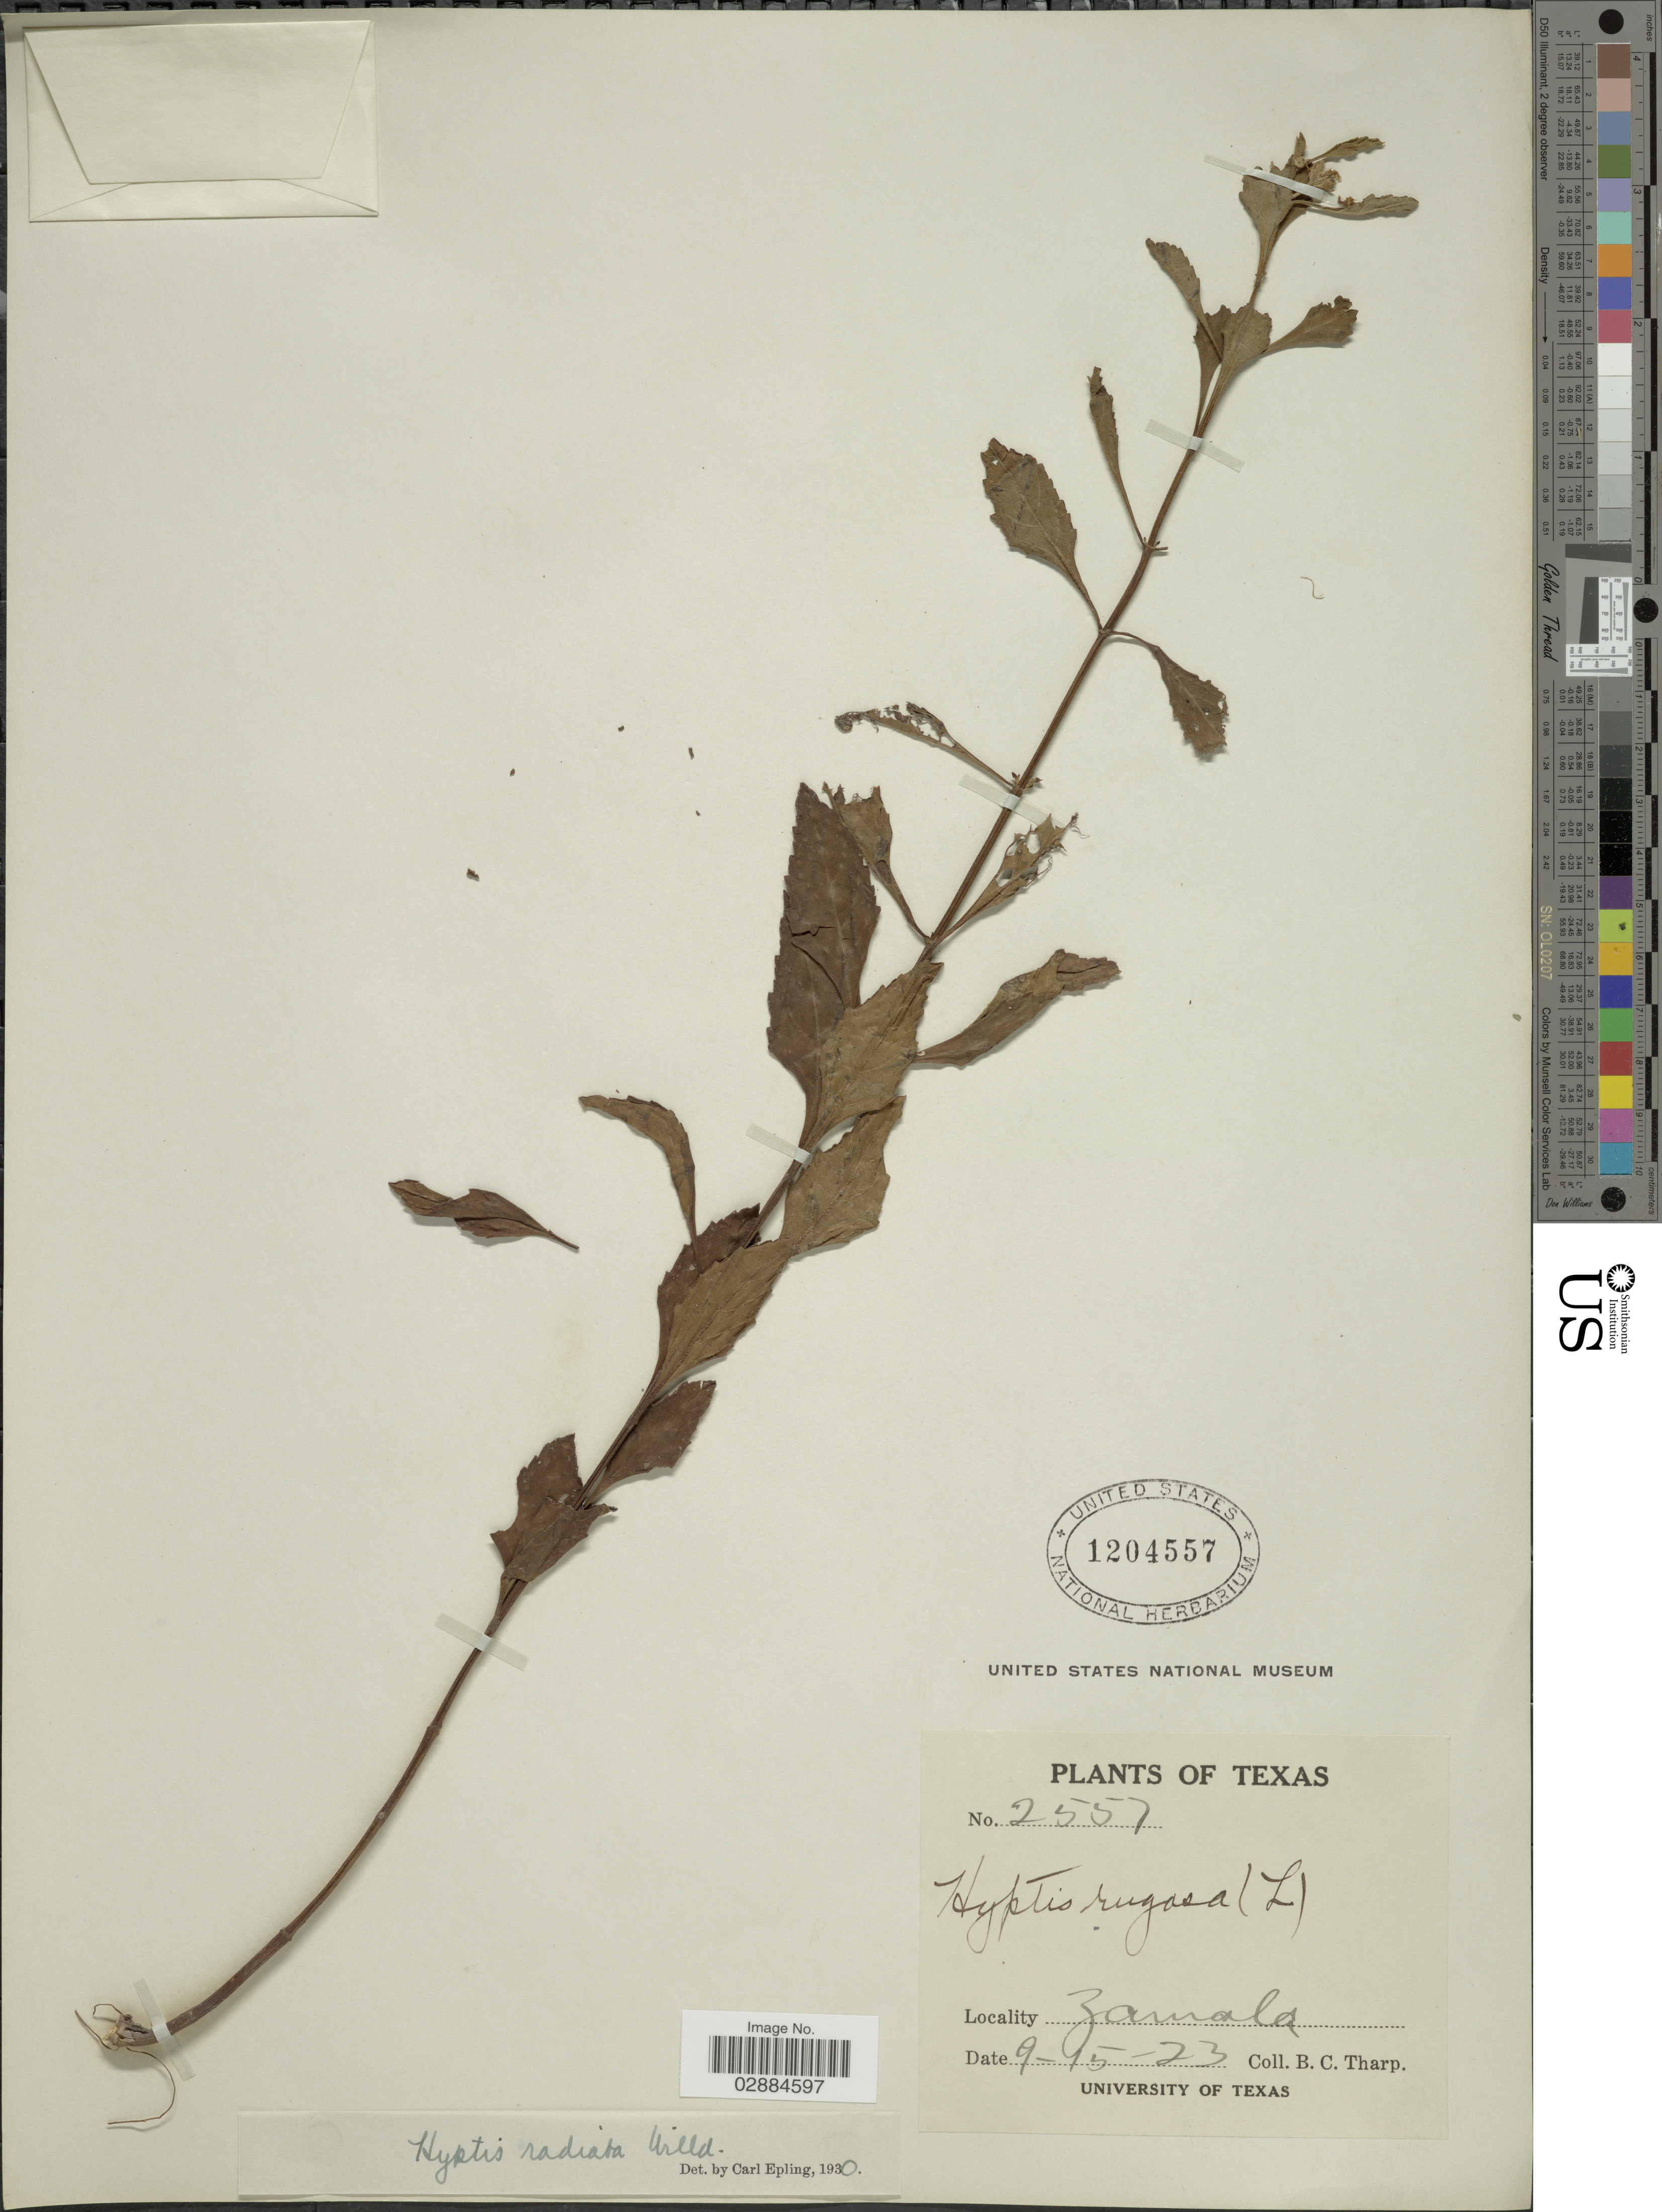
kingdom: Plantae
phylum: Tracheophyta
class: Magnoliopsida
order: Lamiales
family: Lamiaceae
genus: Hyptis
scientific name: Hyptis radiata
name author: Kunth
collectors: B. C. Tharp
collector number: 2557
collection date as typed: Transcribed d/m/y: 15/9/23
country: United States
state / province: Texas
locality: Zamala.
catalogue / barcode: US 1204557